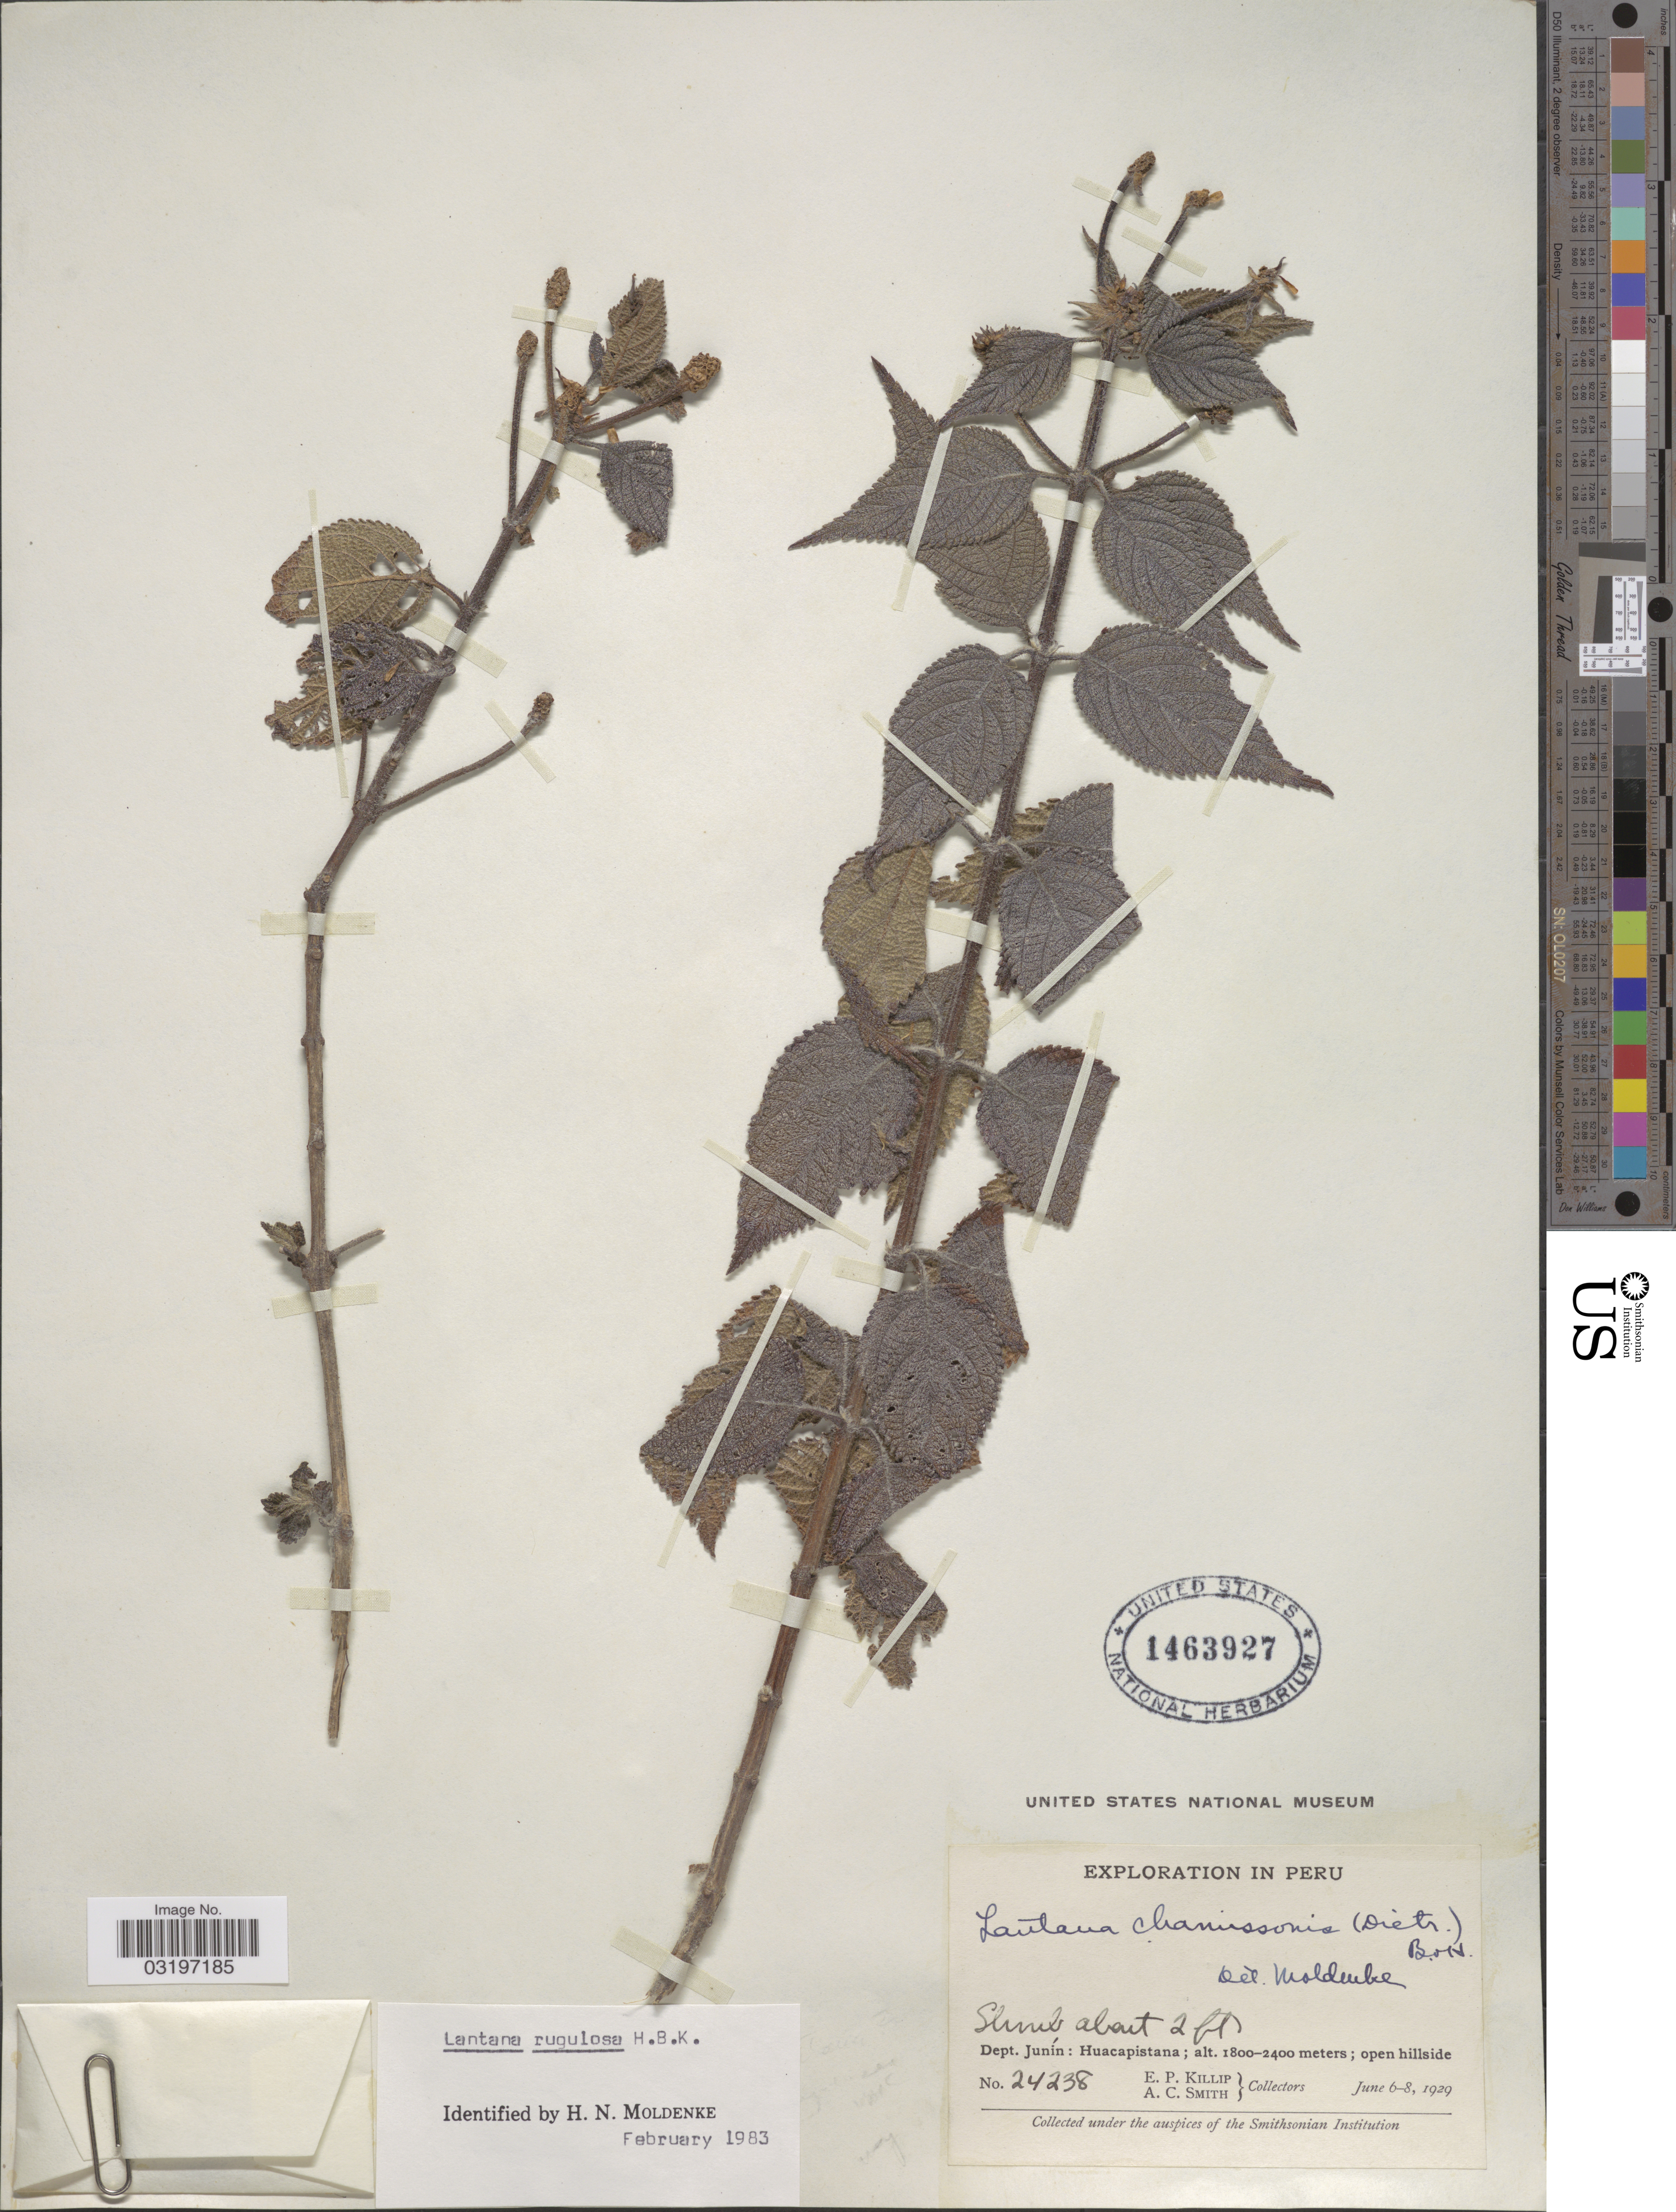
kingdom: Plantae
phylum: Tracheophyta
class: Magnoliopsida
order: Lamiales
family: Verbenaceae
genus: Lantana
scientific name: Lantana rugulosa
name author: Kunth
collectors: E. P. Killip & A. C. Smith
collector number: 24238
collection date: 1929-06-06/1929-06-08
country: Peru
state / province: Junín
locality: Dept. Junín: Huacapistana.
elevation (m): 1800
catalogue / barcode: US 1463927